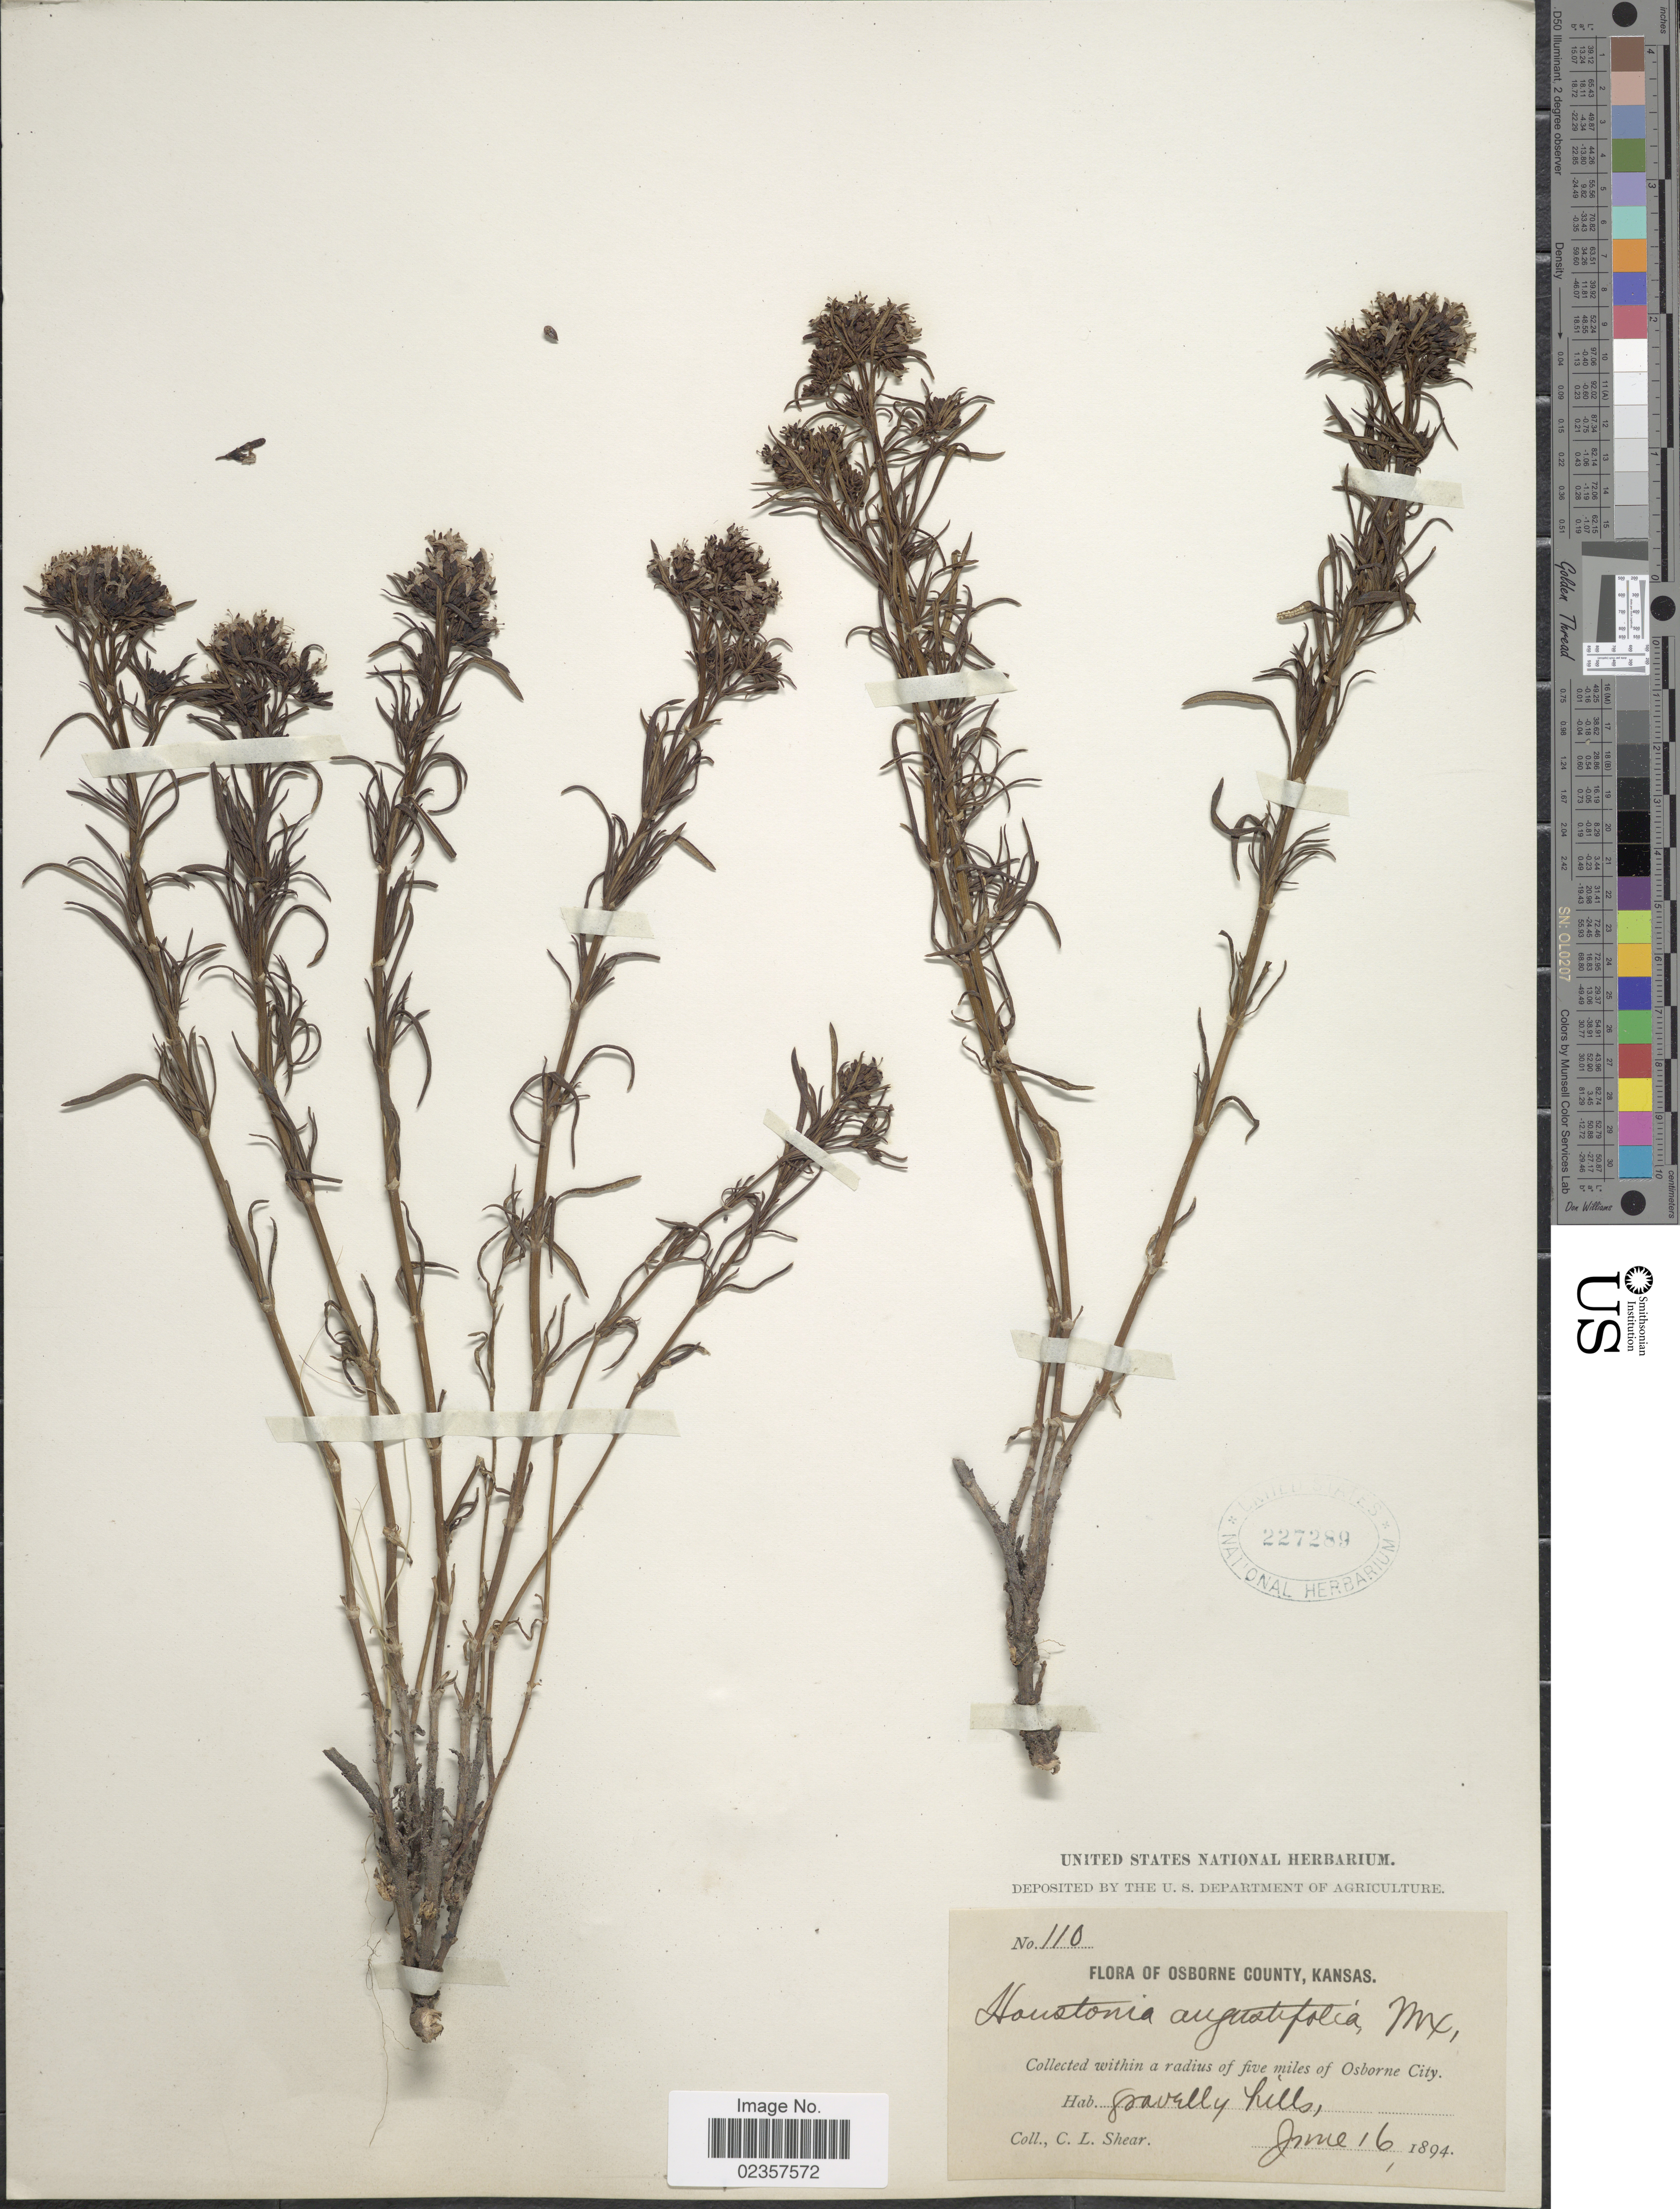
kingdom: Plantae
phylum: Tracheophyta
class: Magnoliopsida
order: Gentianales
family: Rubiaceae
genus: Houstonia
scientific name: Houstonia nigricans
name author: (Lam.) Fernald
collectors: C. L. Shear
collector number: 110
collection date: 1894-06-16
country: United States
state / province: Kansas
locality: Osborne County. within a radius of five miles of Osborne City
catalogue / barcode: US 227289